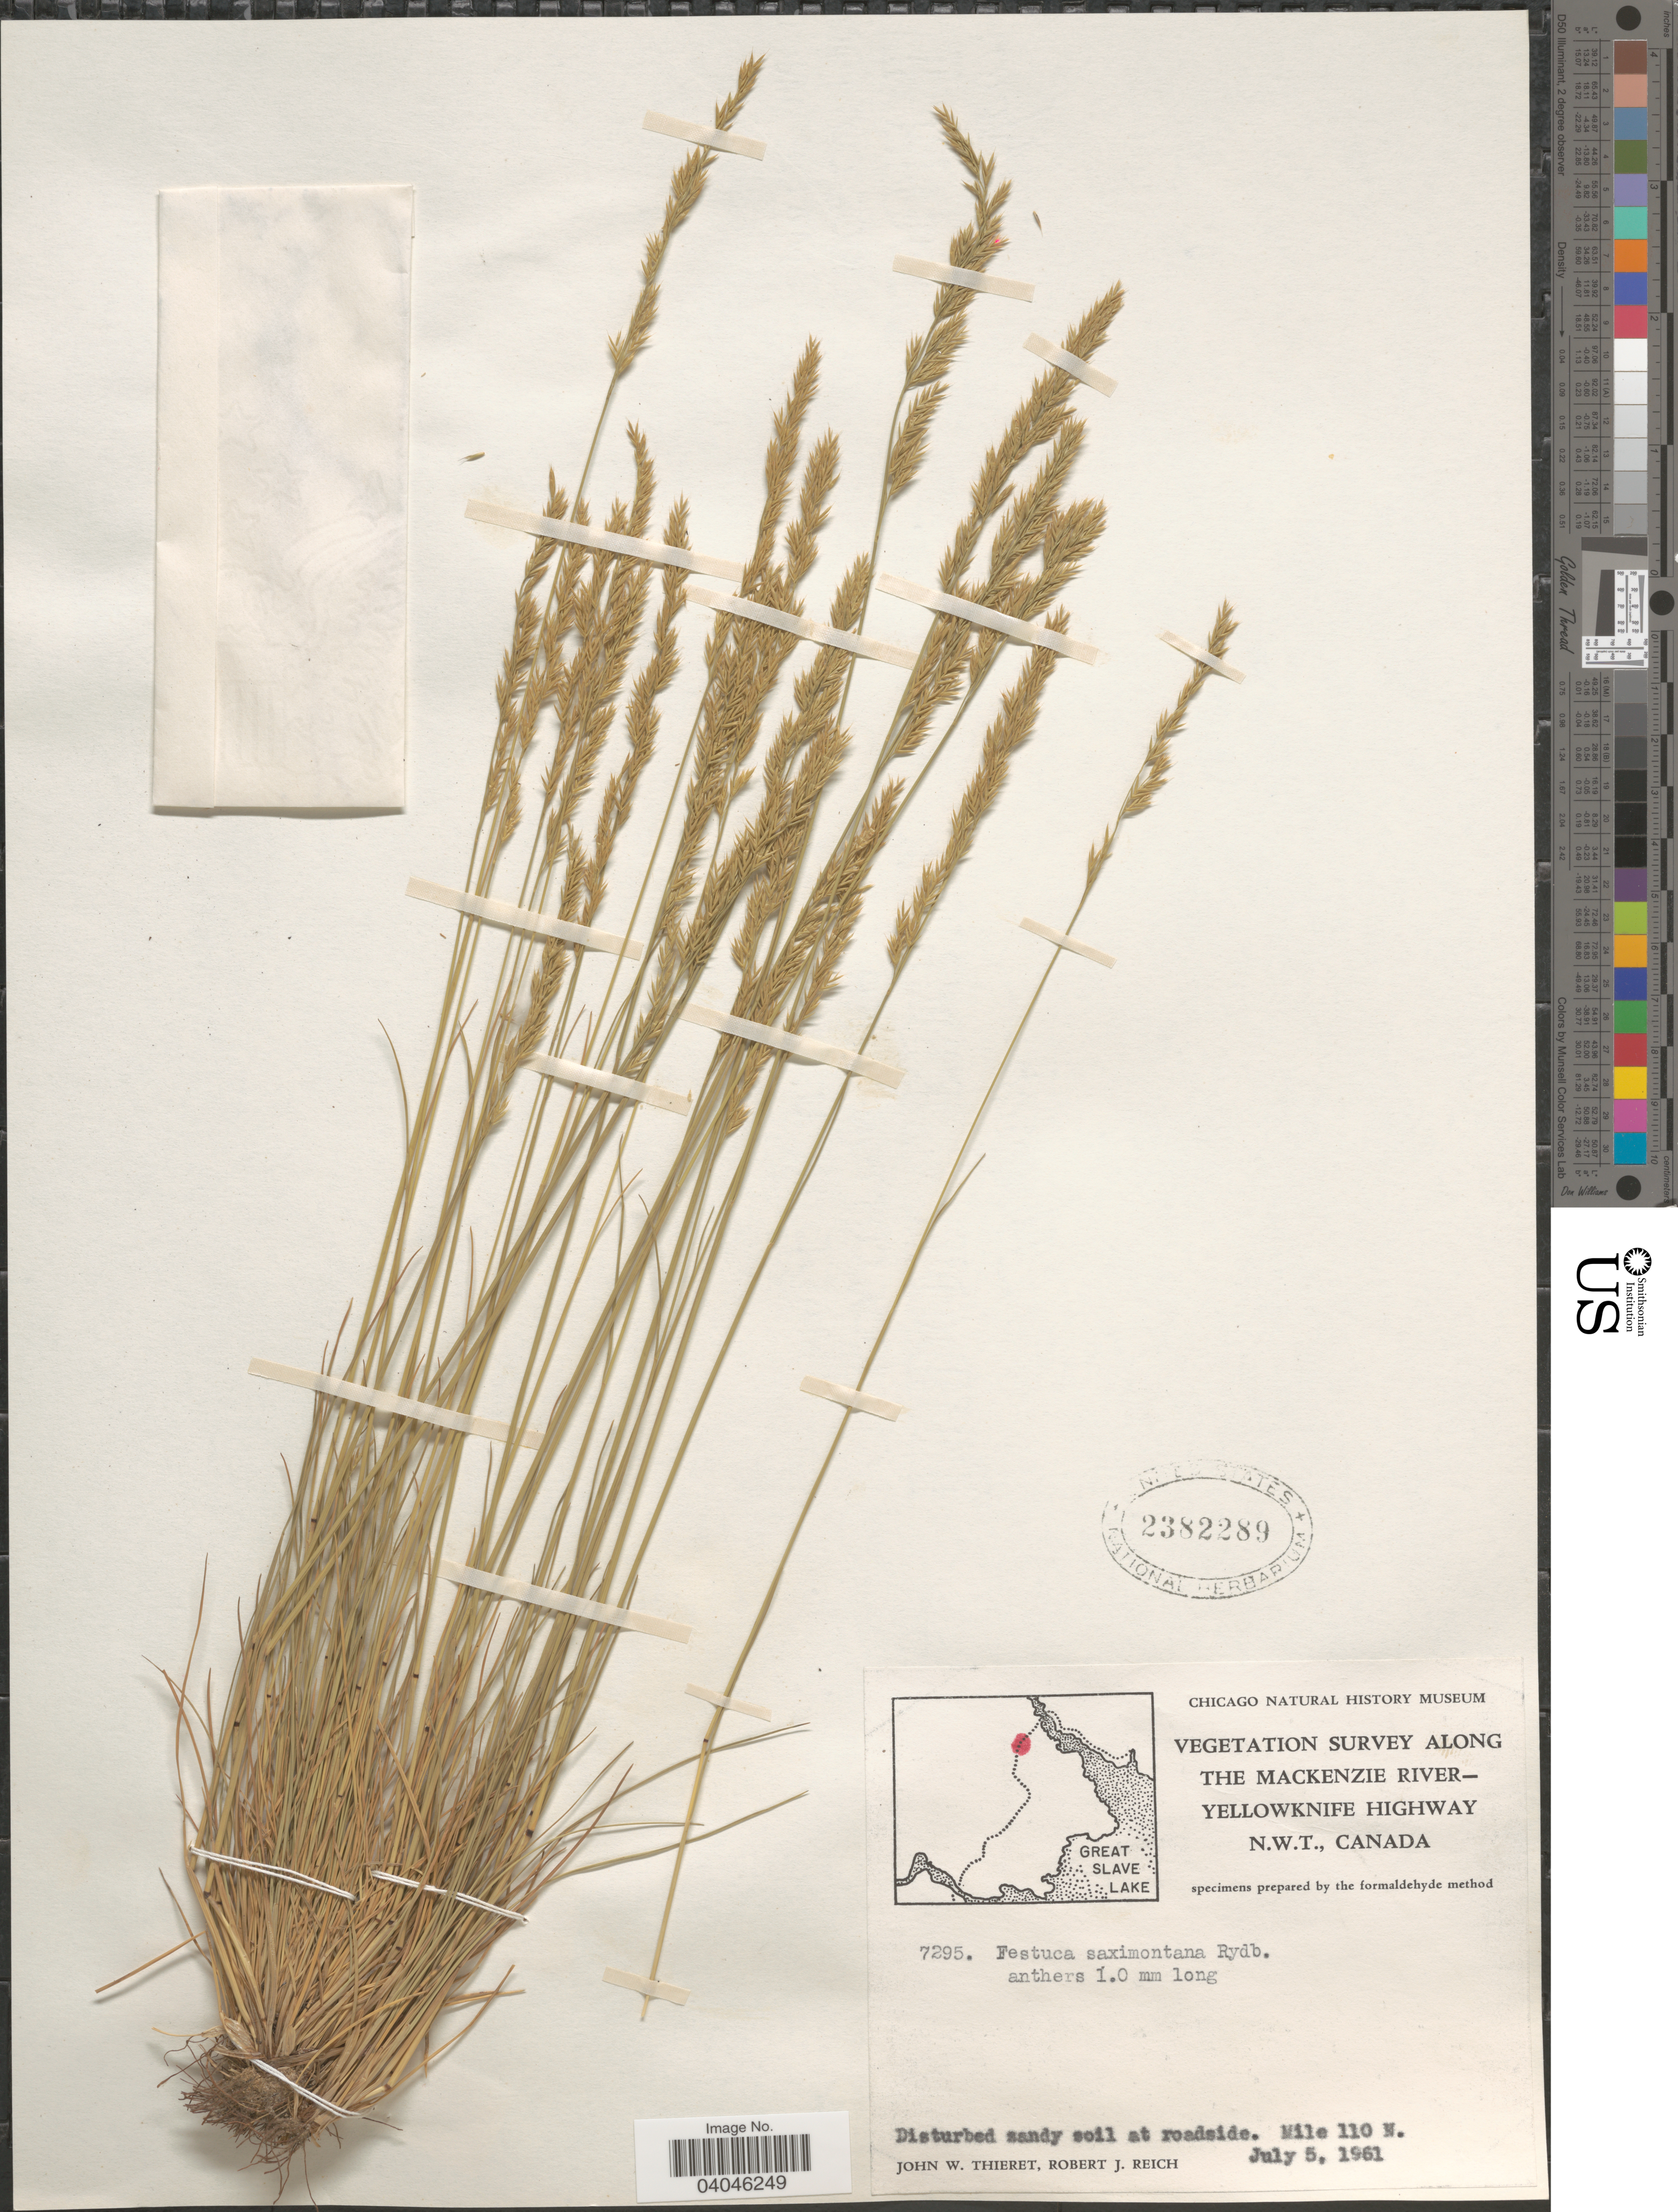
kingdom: Plantae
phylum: Tracheophyta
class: Liliopsida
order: Poales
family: Poaceae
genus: Festuca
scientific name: Festuca saximontana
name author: Rydb.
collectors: J. W. Thieret & R. Reich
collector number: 7295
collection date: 1961-07-05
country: Canada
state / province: Northwest Territories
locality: Along the Mackenzie River-Yellowknife Highway. At roadside. Mile 110 N.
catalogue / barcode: US 2382289